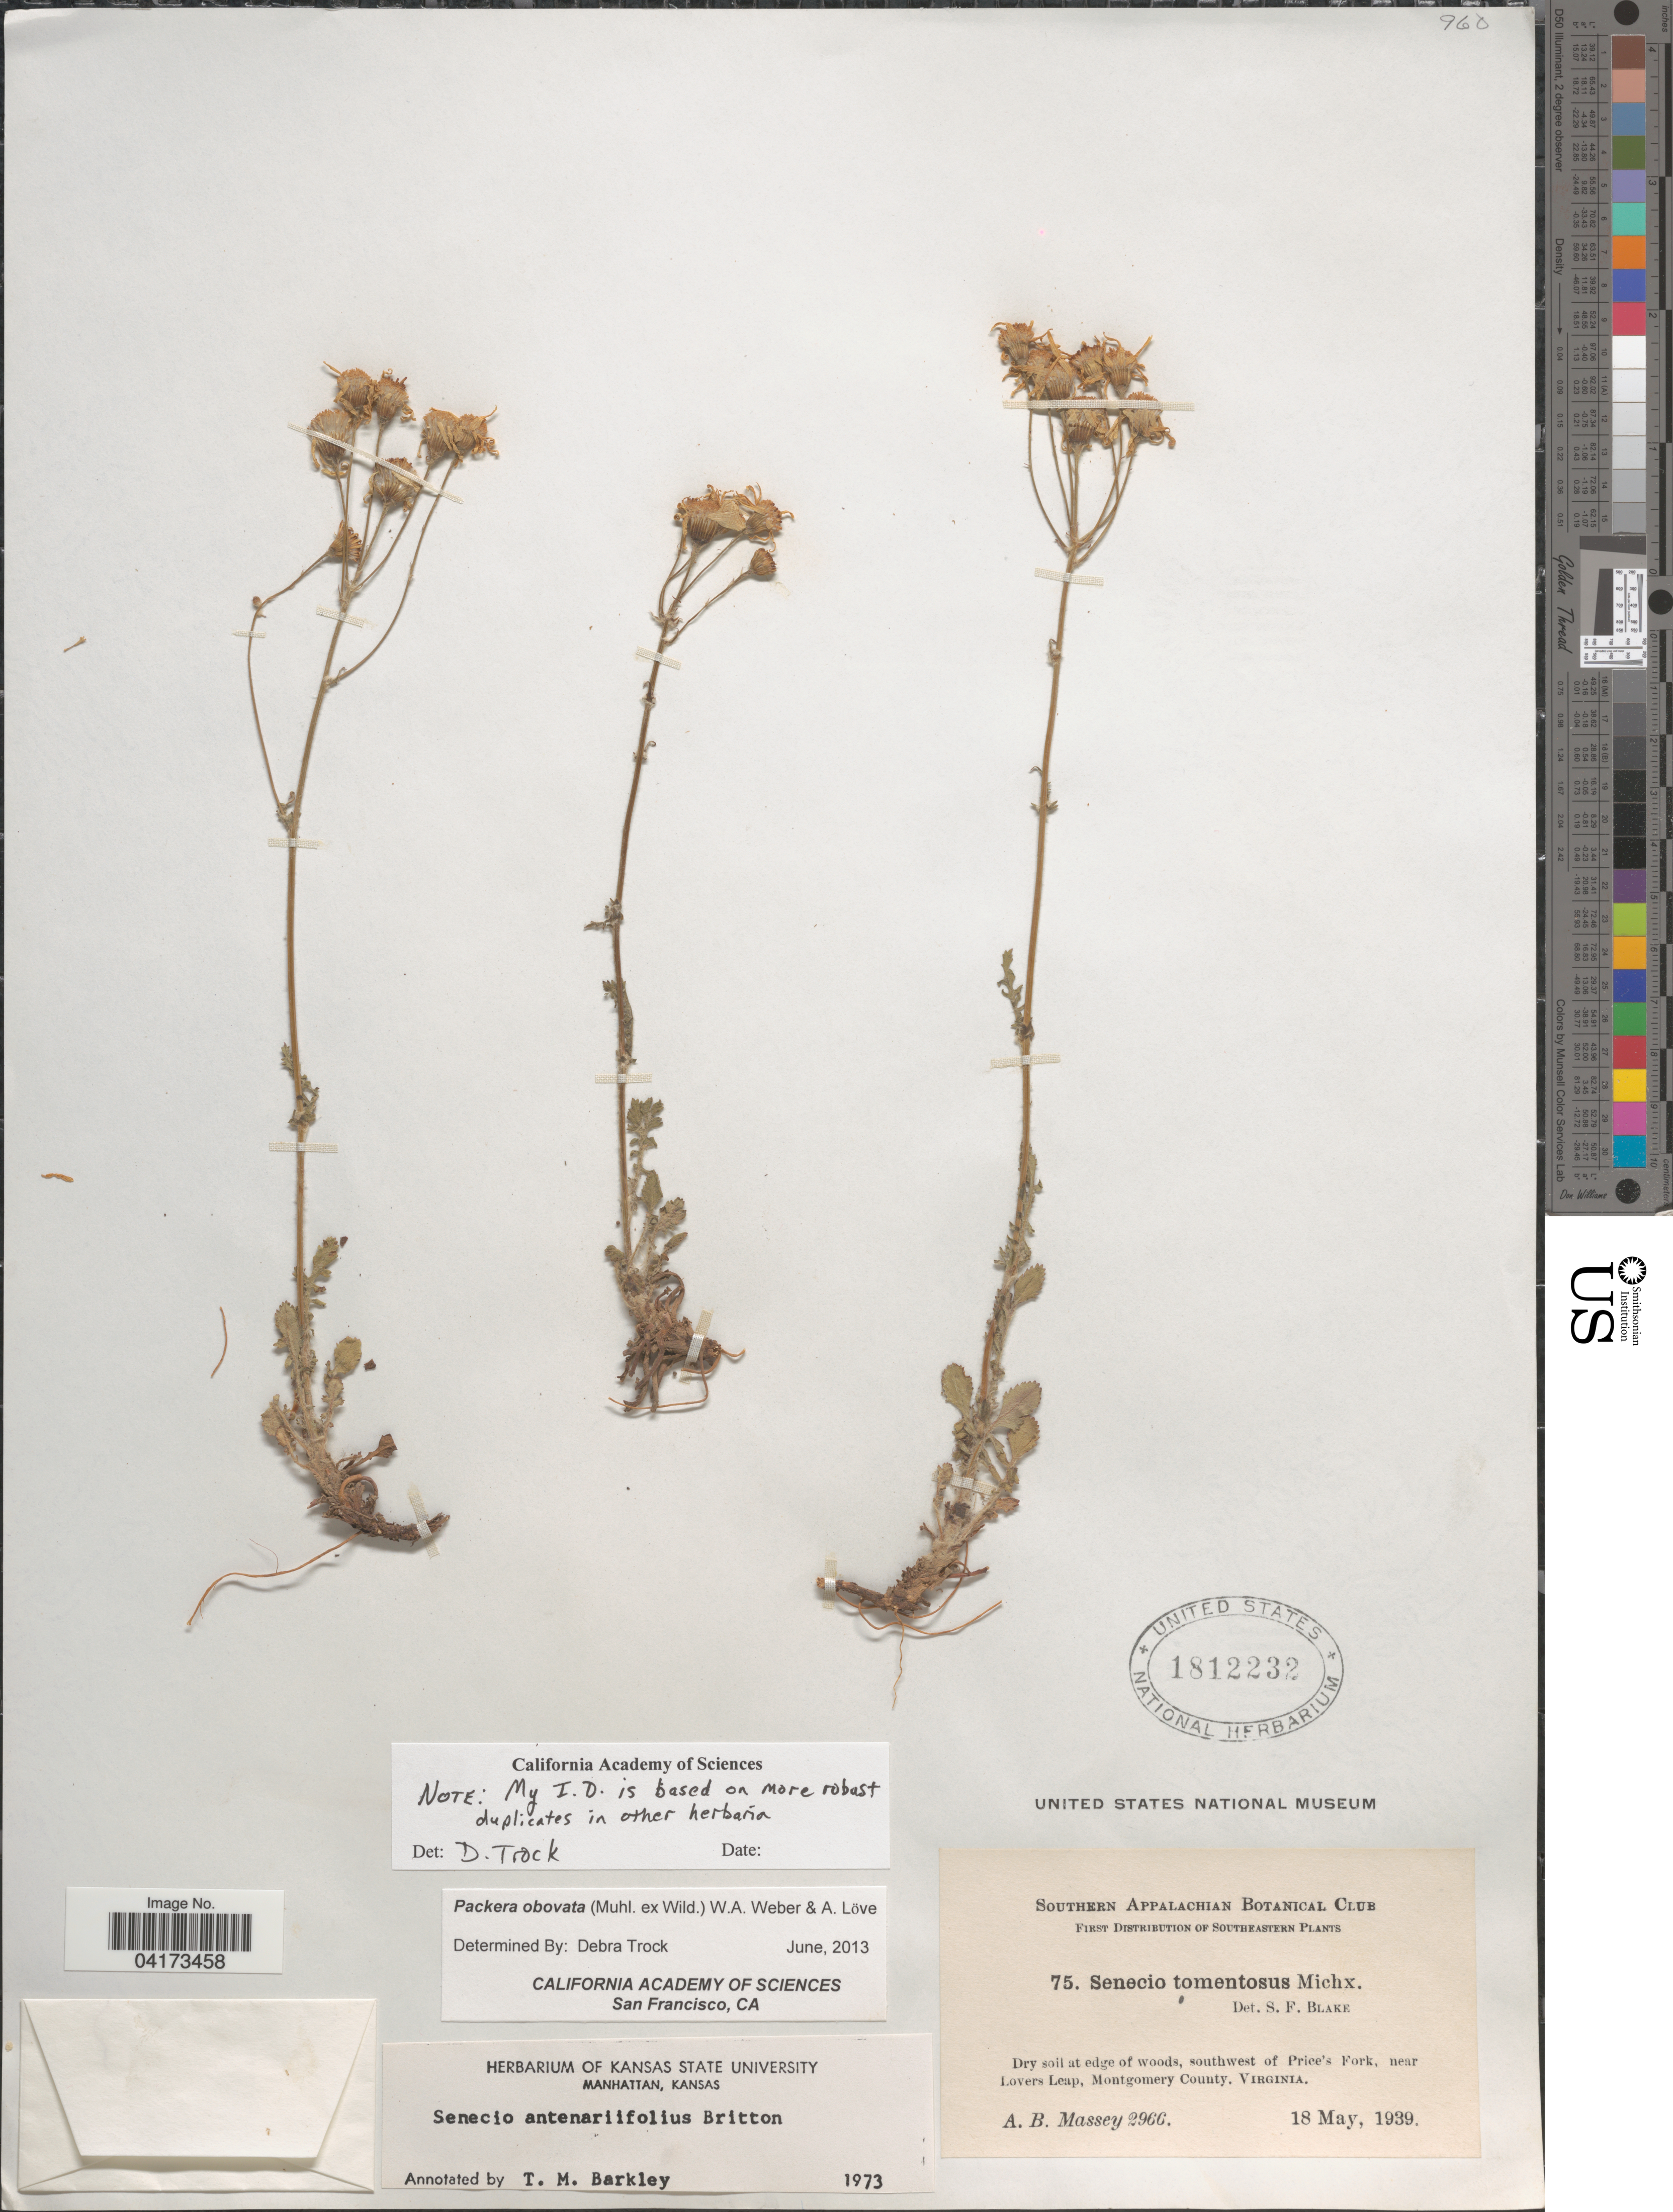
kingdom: Plantae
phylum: Tracheophyta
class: Magnoliopsida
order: Asterales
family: Asteraceae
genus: Packera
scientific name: Packera obovata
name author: (Muhl. ex Willd.) W.A. Weber & Á. Löve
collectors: A. Massey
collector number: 2966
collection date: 1939-05-18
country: United States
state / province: Virginia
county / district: Montgomery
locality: Southeastern. Southwest of Price's Fork, near Lovers Leap, Montgomery County.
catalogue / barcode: US 1812232